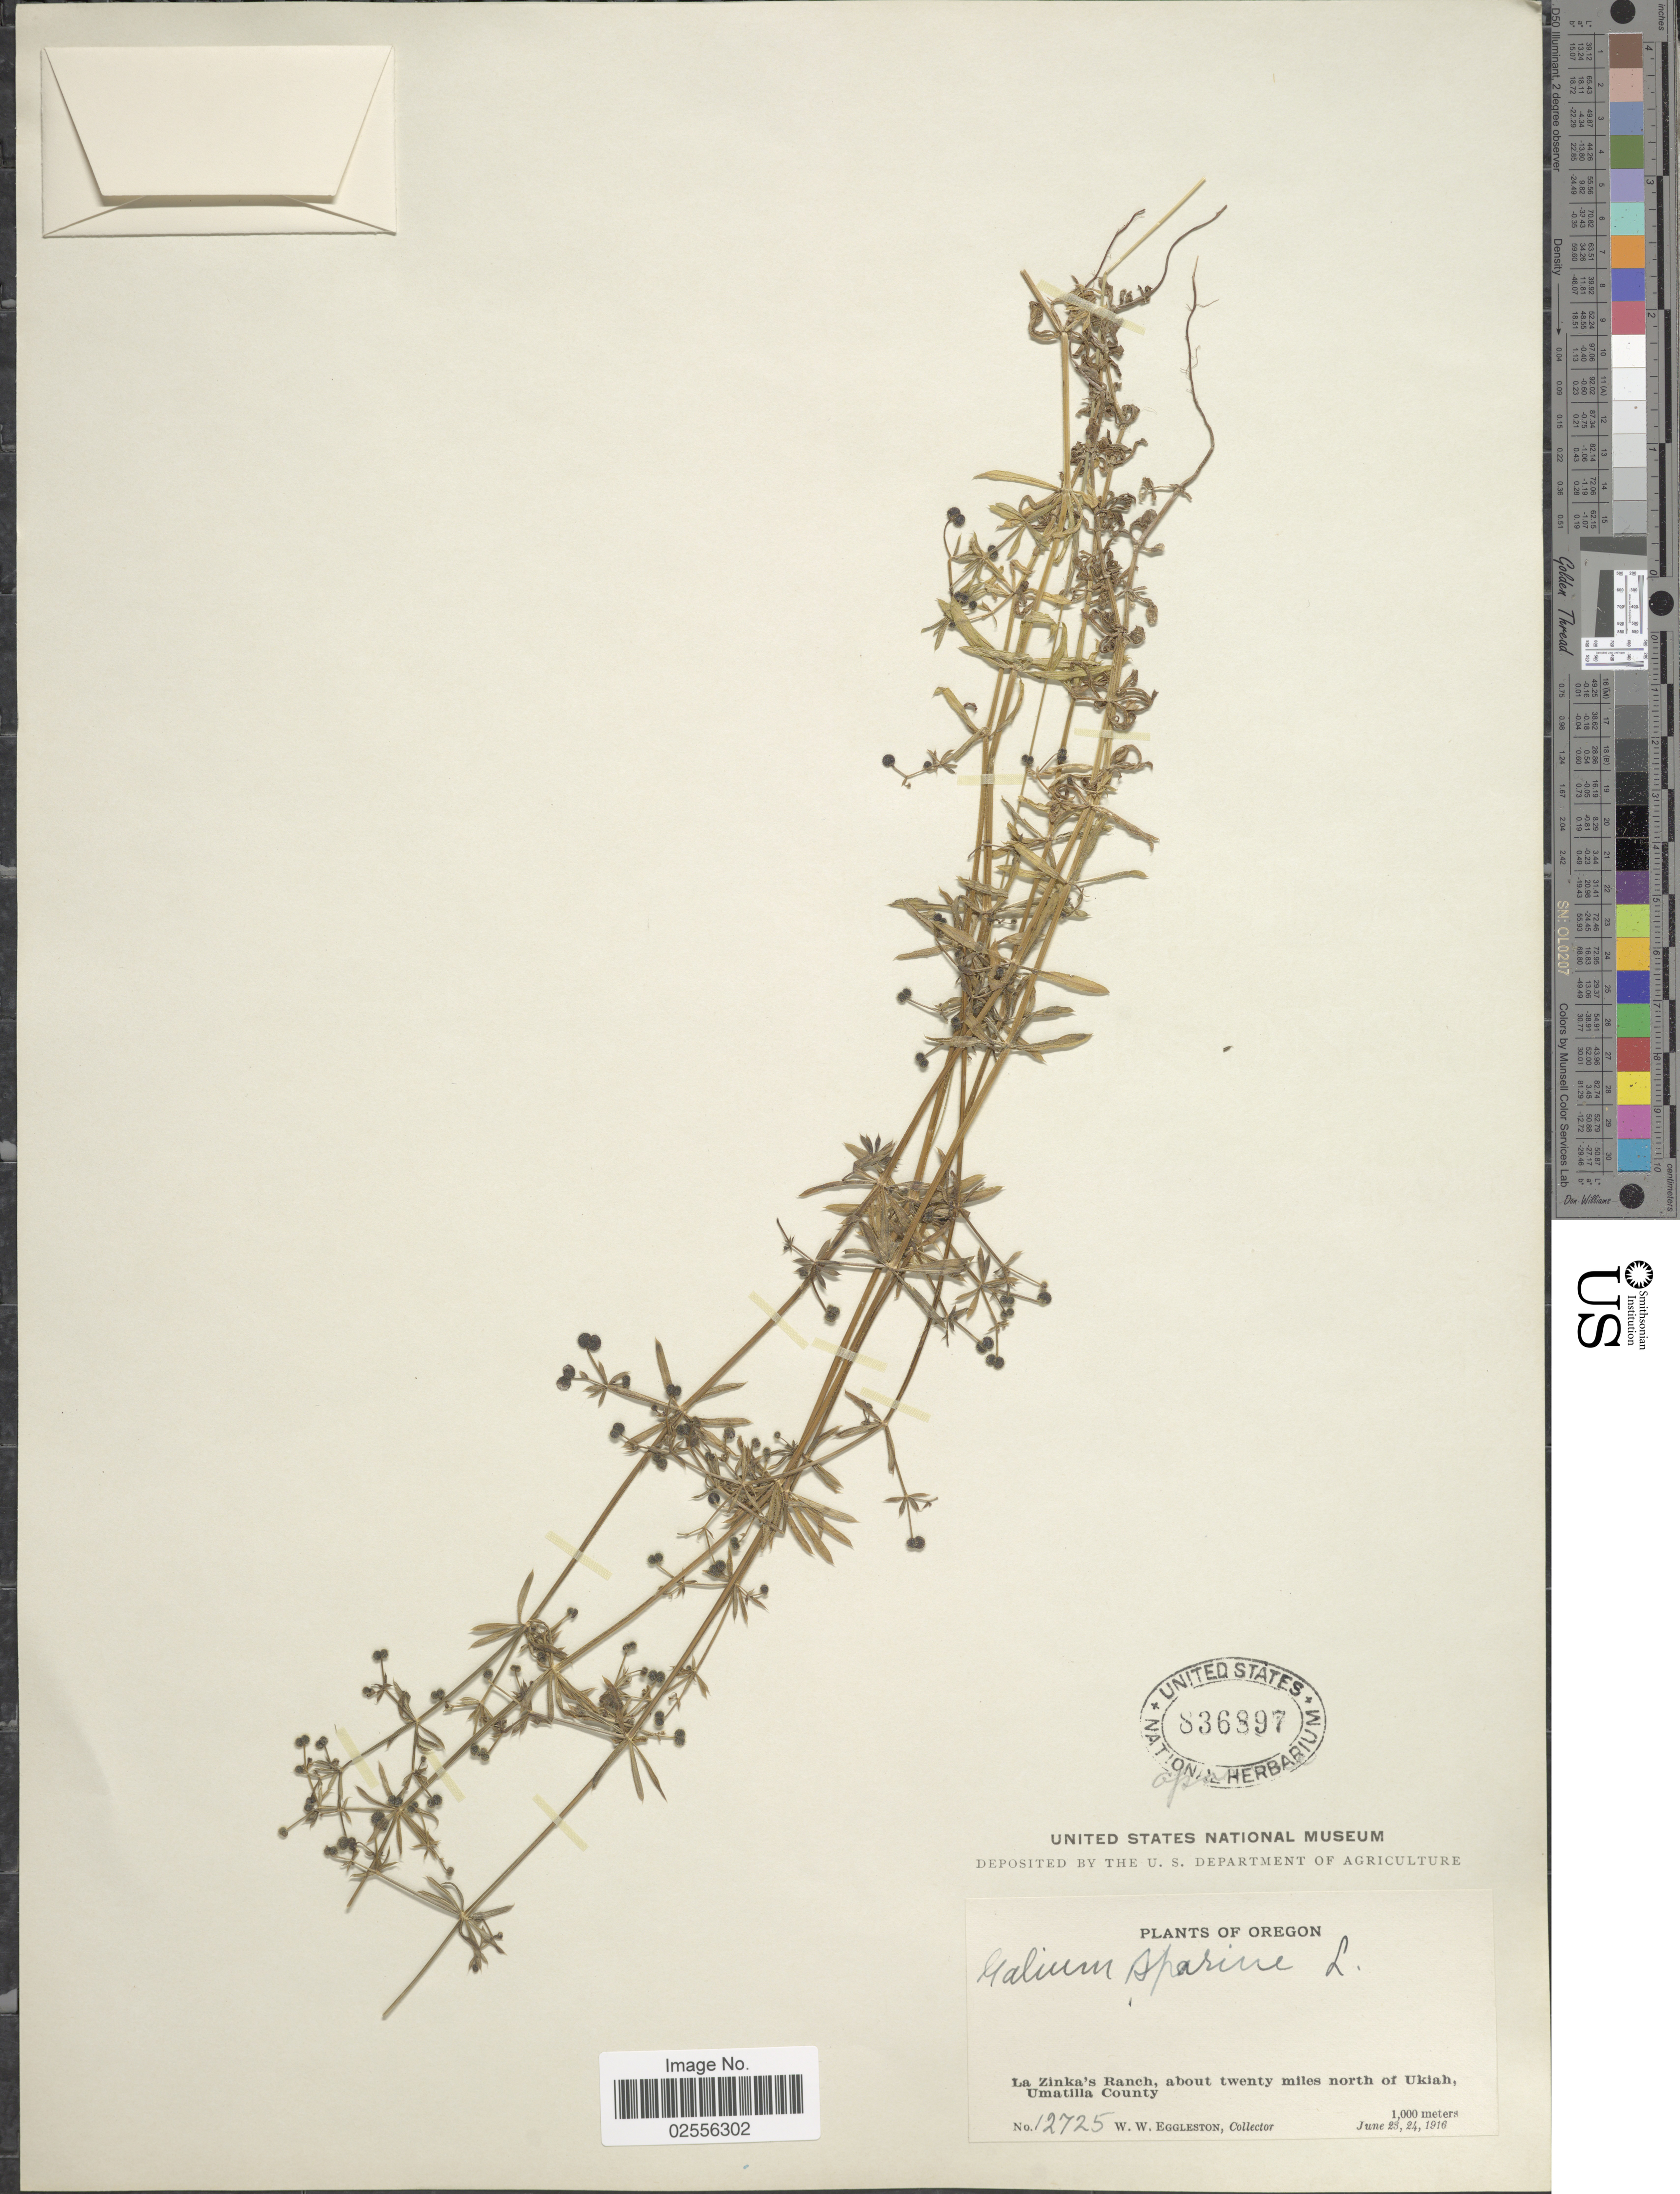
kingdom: Plantae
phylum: Tracheophyta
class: Magnoliopsida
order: Gentianales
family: Rubiaceae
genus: Galium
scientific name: Galium aparine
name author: L.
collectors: W. W. Eggleston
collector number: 12725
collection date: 1916-06-23/1916-06-24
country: United States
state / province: Oregon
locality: La Zinka's Ranch, about twenty miles north of Ukiah, Umatilla County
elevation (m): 1000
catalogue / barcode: US 836897